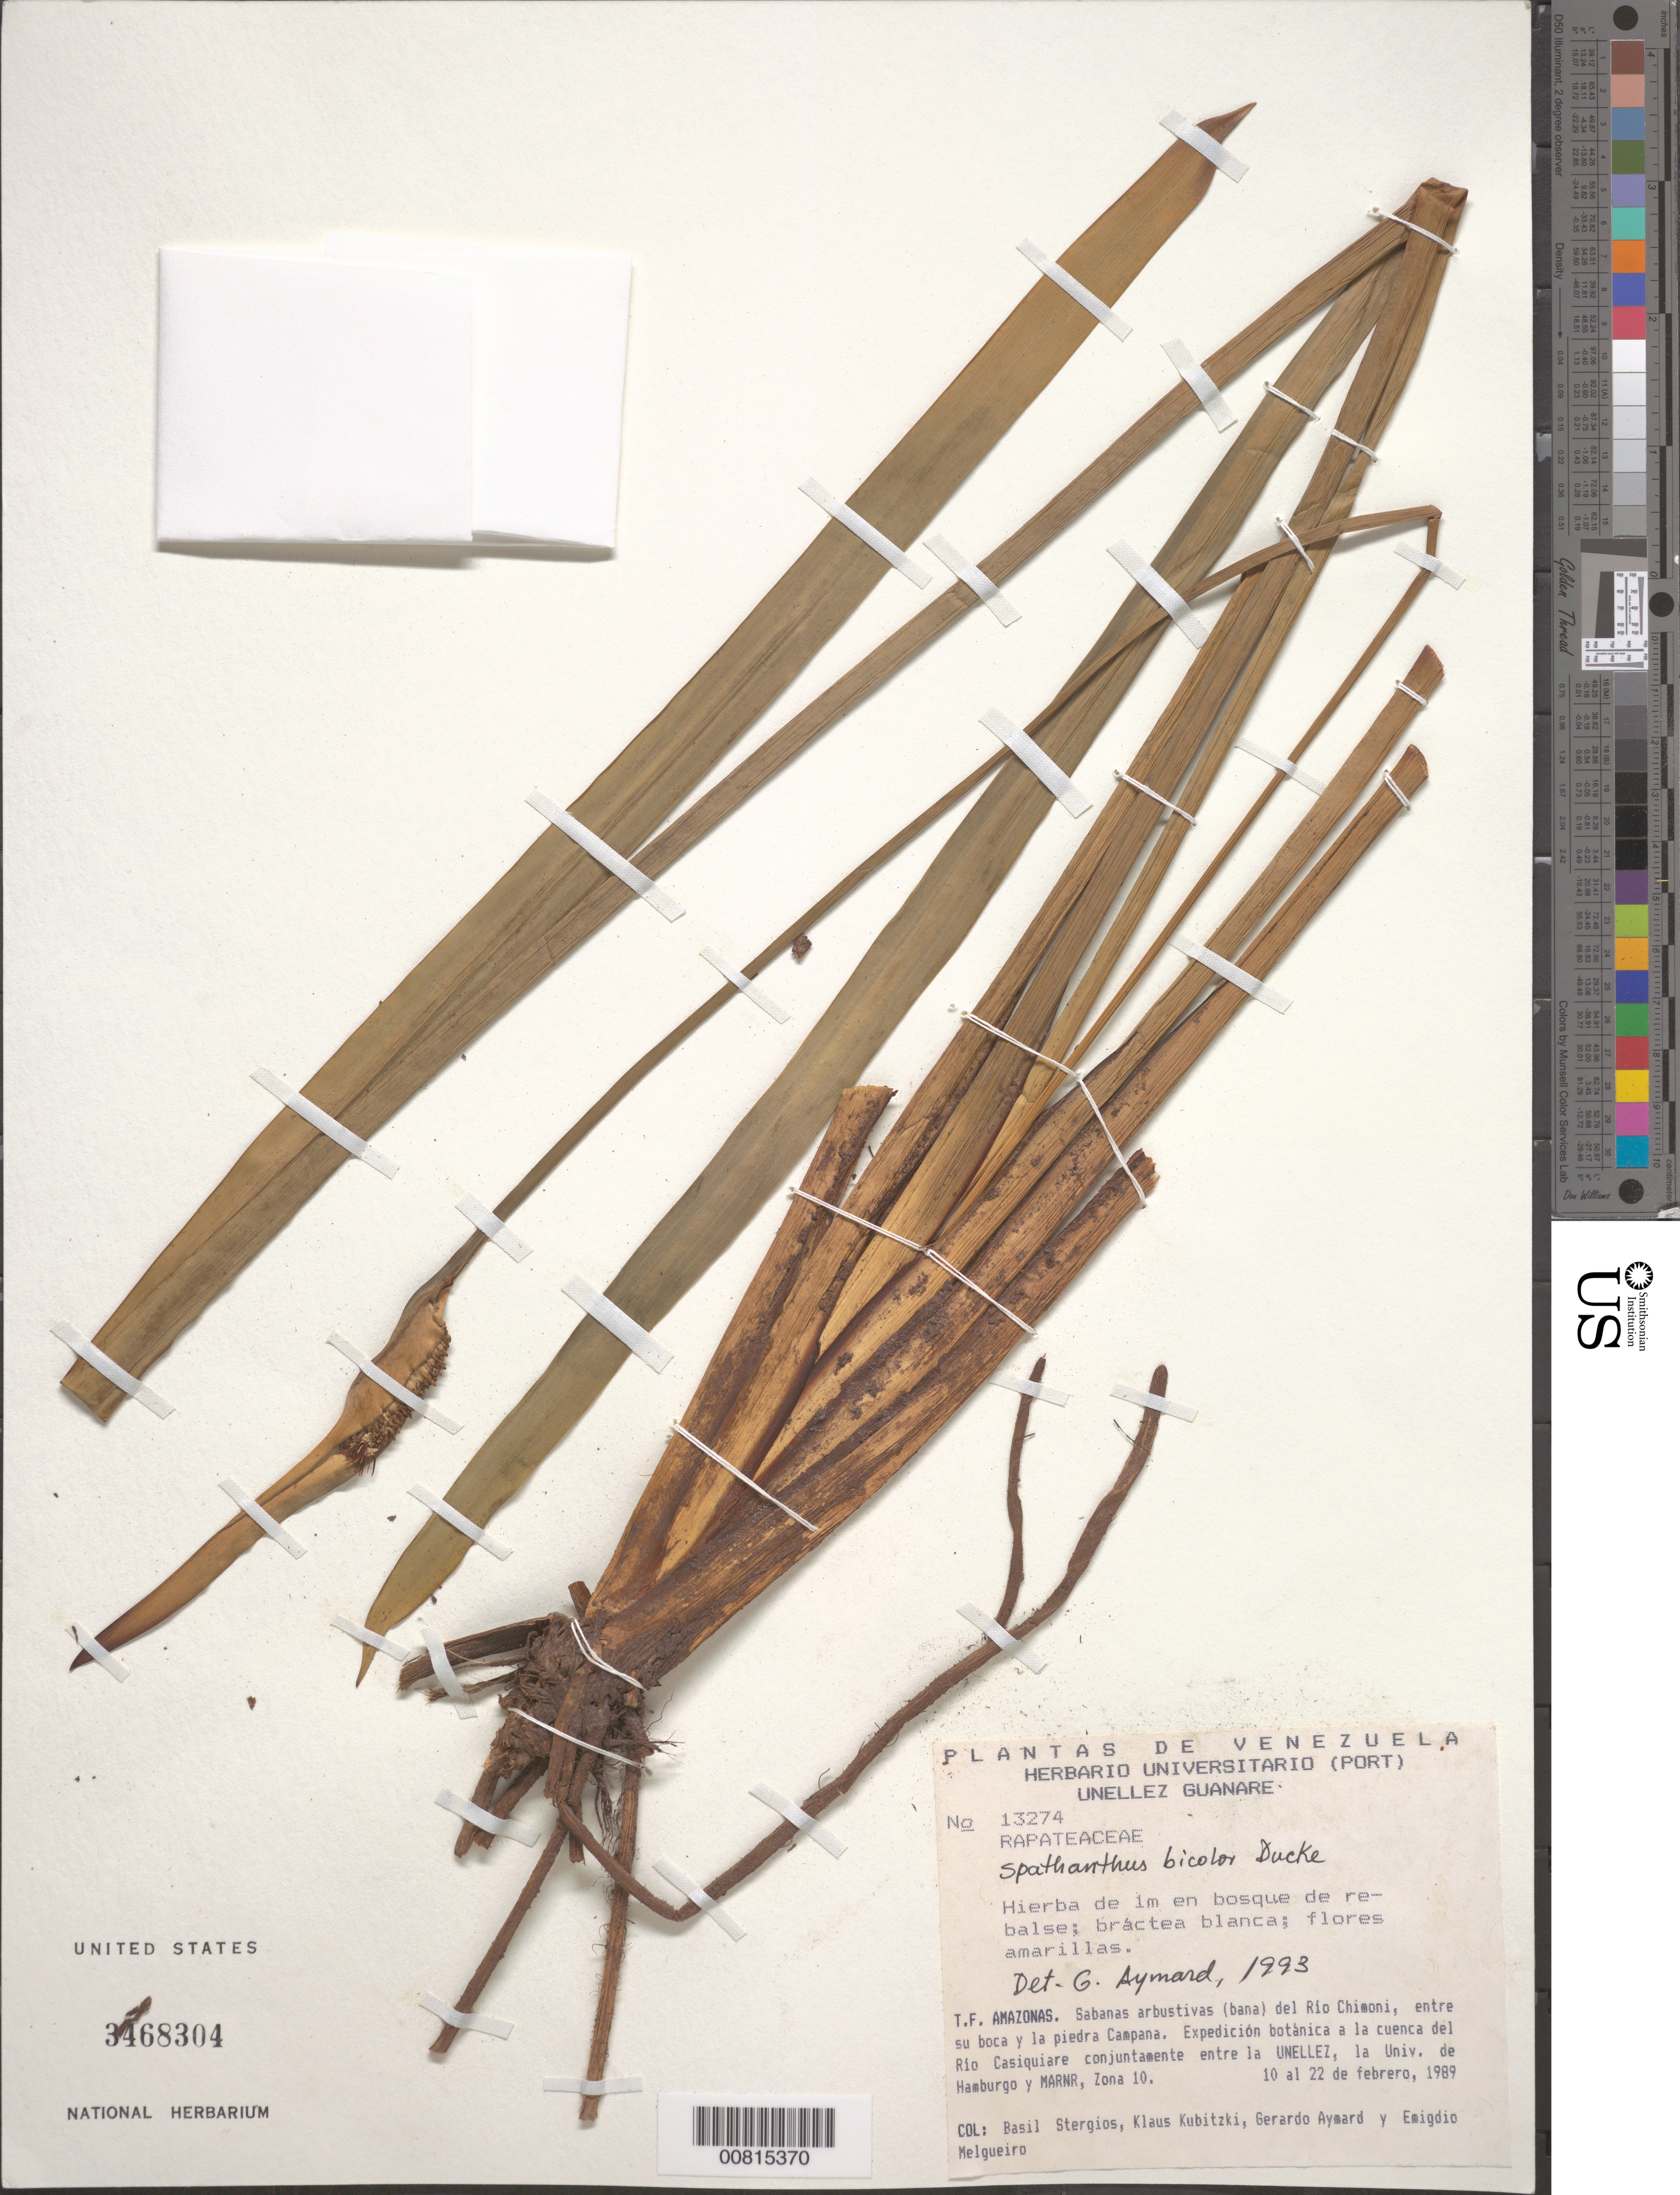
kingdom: Plantae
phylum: Tracheophyta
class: Liliopsida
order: Poales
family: Rapateaceae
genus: Spathanthus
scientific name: Spathanthus bicolor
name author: Ducke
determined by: Aymard C., G. A., (PORT), Univ. Nac. Exp. de los Llanos Ezequiel Zamora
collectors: B. G. Stergios, K. Kubitzki, G. A. Aymard & E. Melgueiro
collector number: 13274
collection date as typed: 10-Feb-89 to 22-Feb-89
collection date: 1989-02-10/1989-02-22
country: Venezuela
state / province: Amazonas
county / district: Río Negro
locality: Río Chimoni, entre su boca y la piedra Campana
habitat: Sabana arbustivas del río; en bosque de rebalse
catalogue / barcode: US 3468304